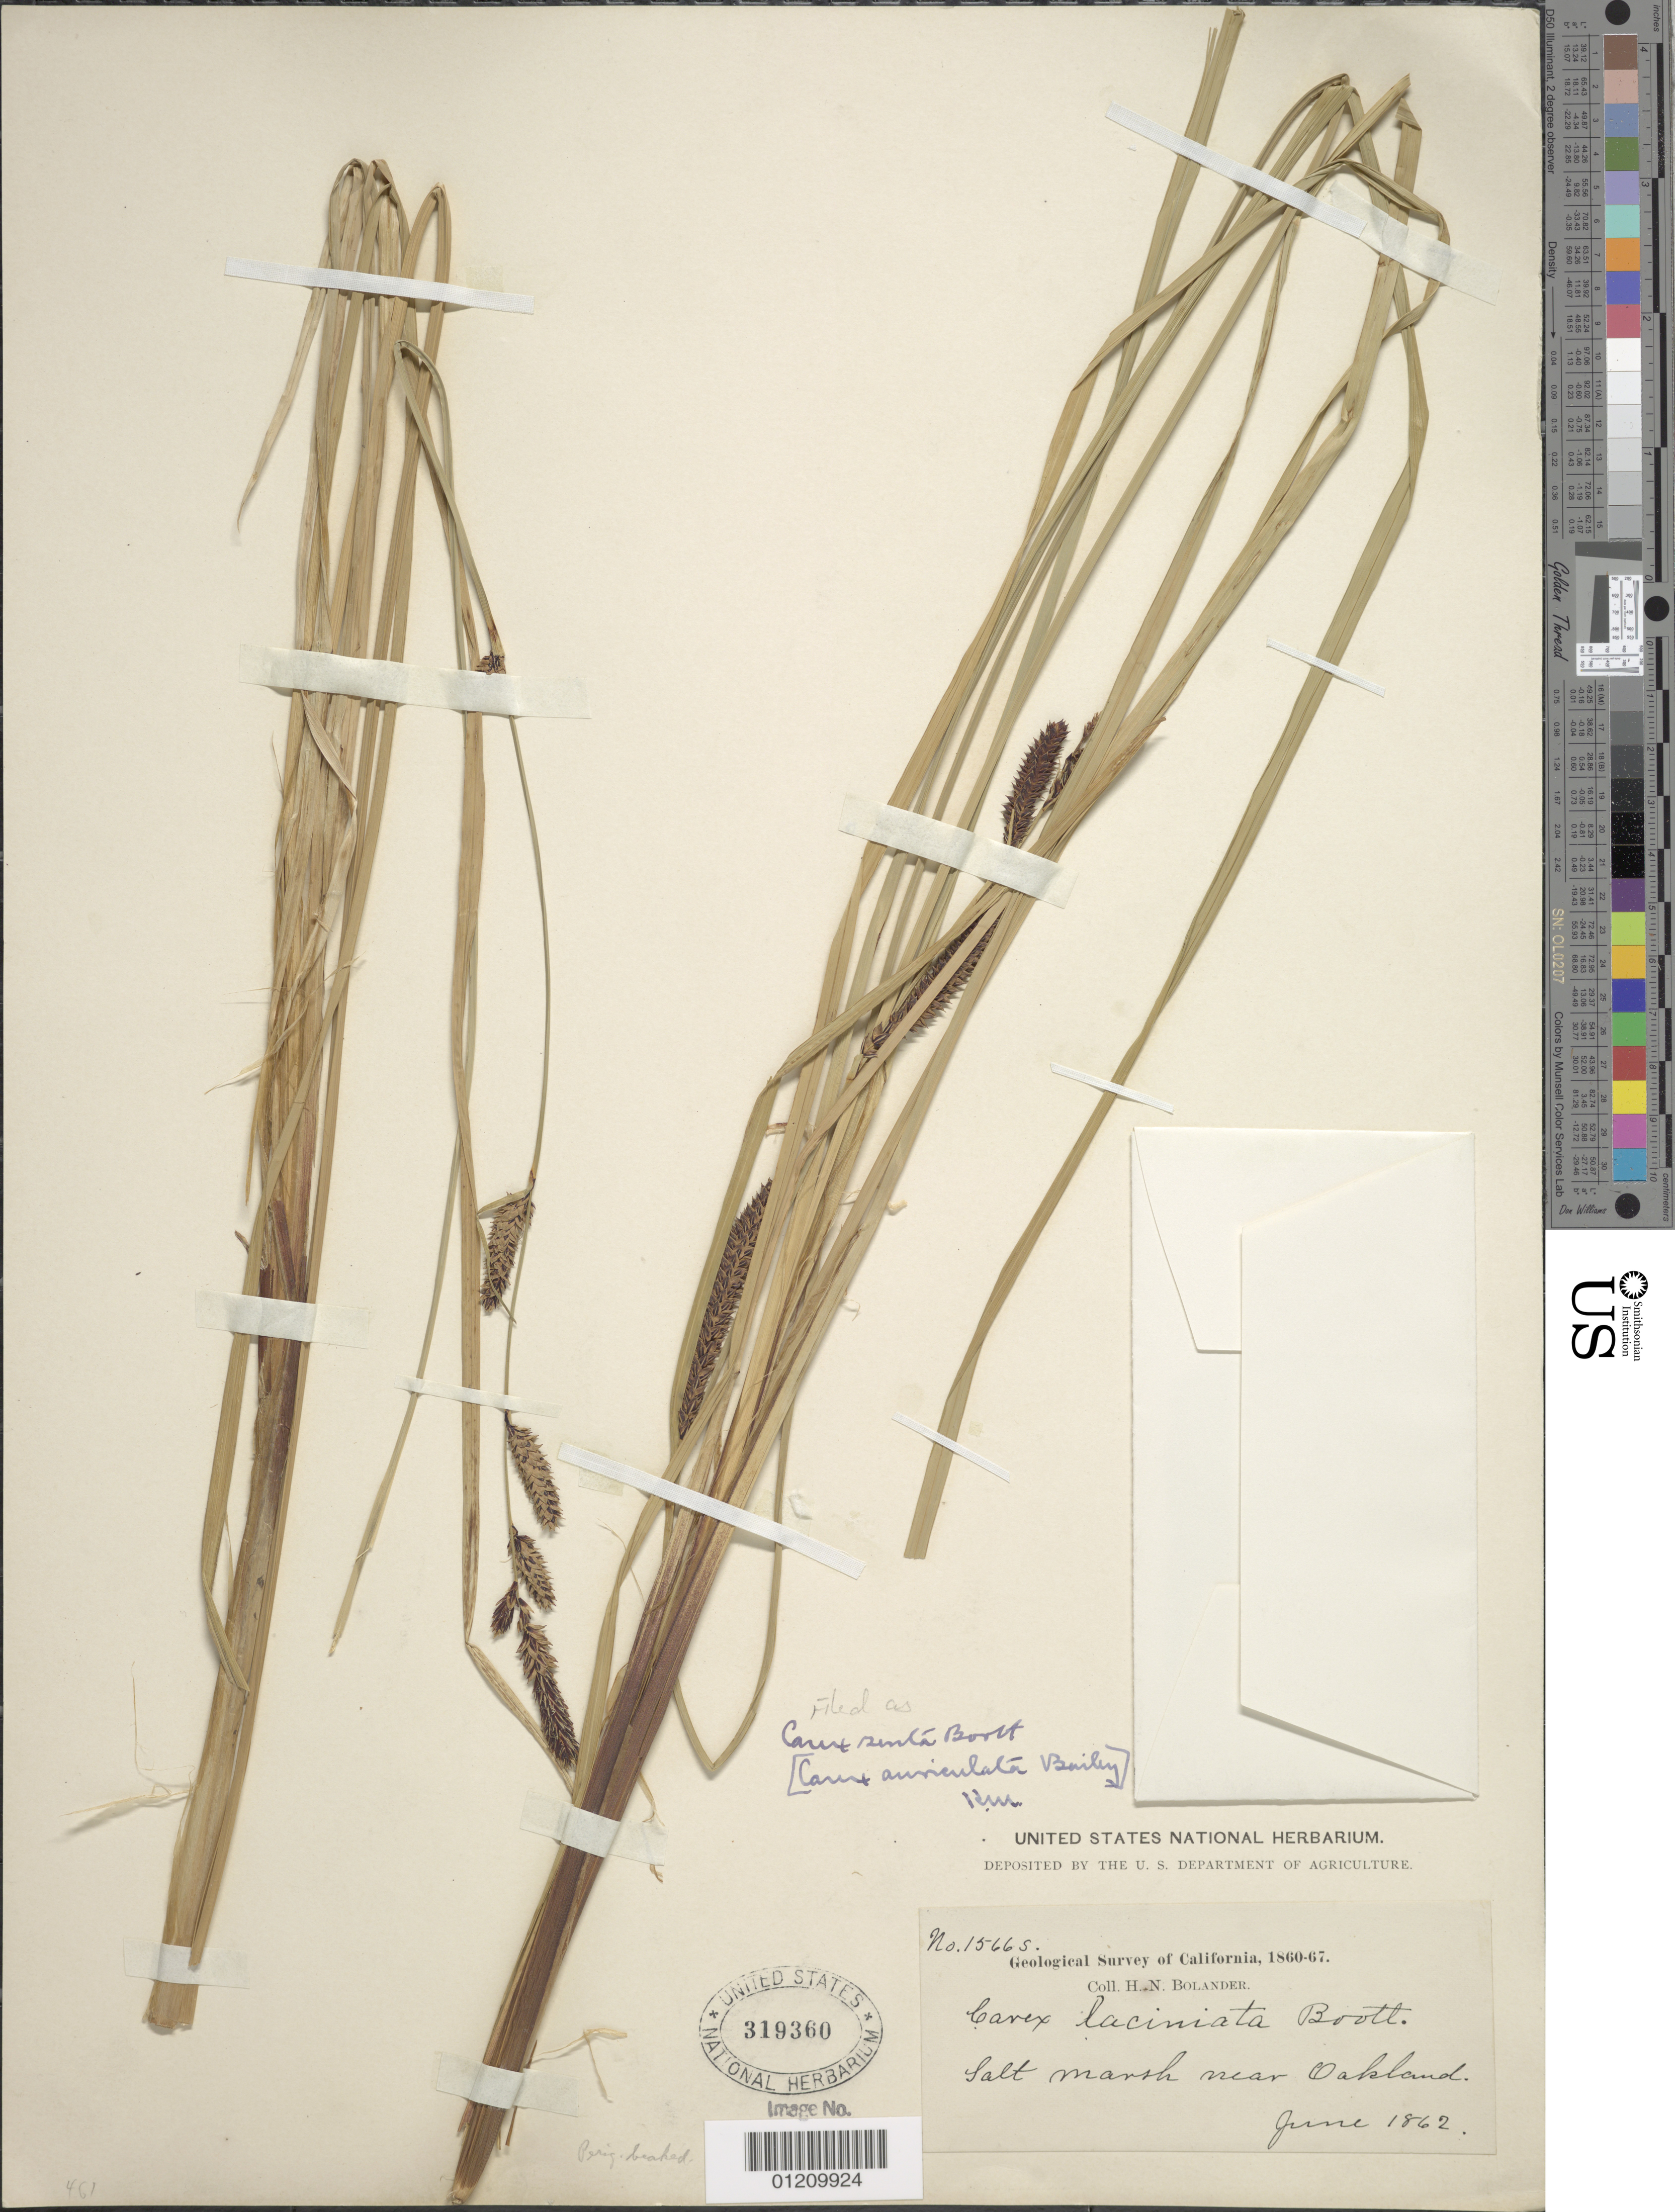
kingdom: Plantae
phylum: Tracheophyta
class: Liliopsida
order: Poales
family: Cyperaceae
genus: Carex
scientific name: Carex senta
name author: Boott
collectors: H. Bolander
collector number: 1566s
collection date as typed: Jun 1862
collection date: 1862-06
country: United States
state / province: California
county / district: Alameda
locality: Salt marsh, near Oakland.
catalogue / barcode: US 319360